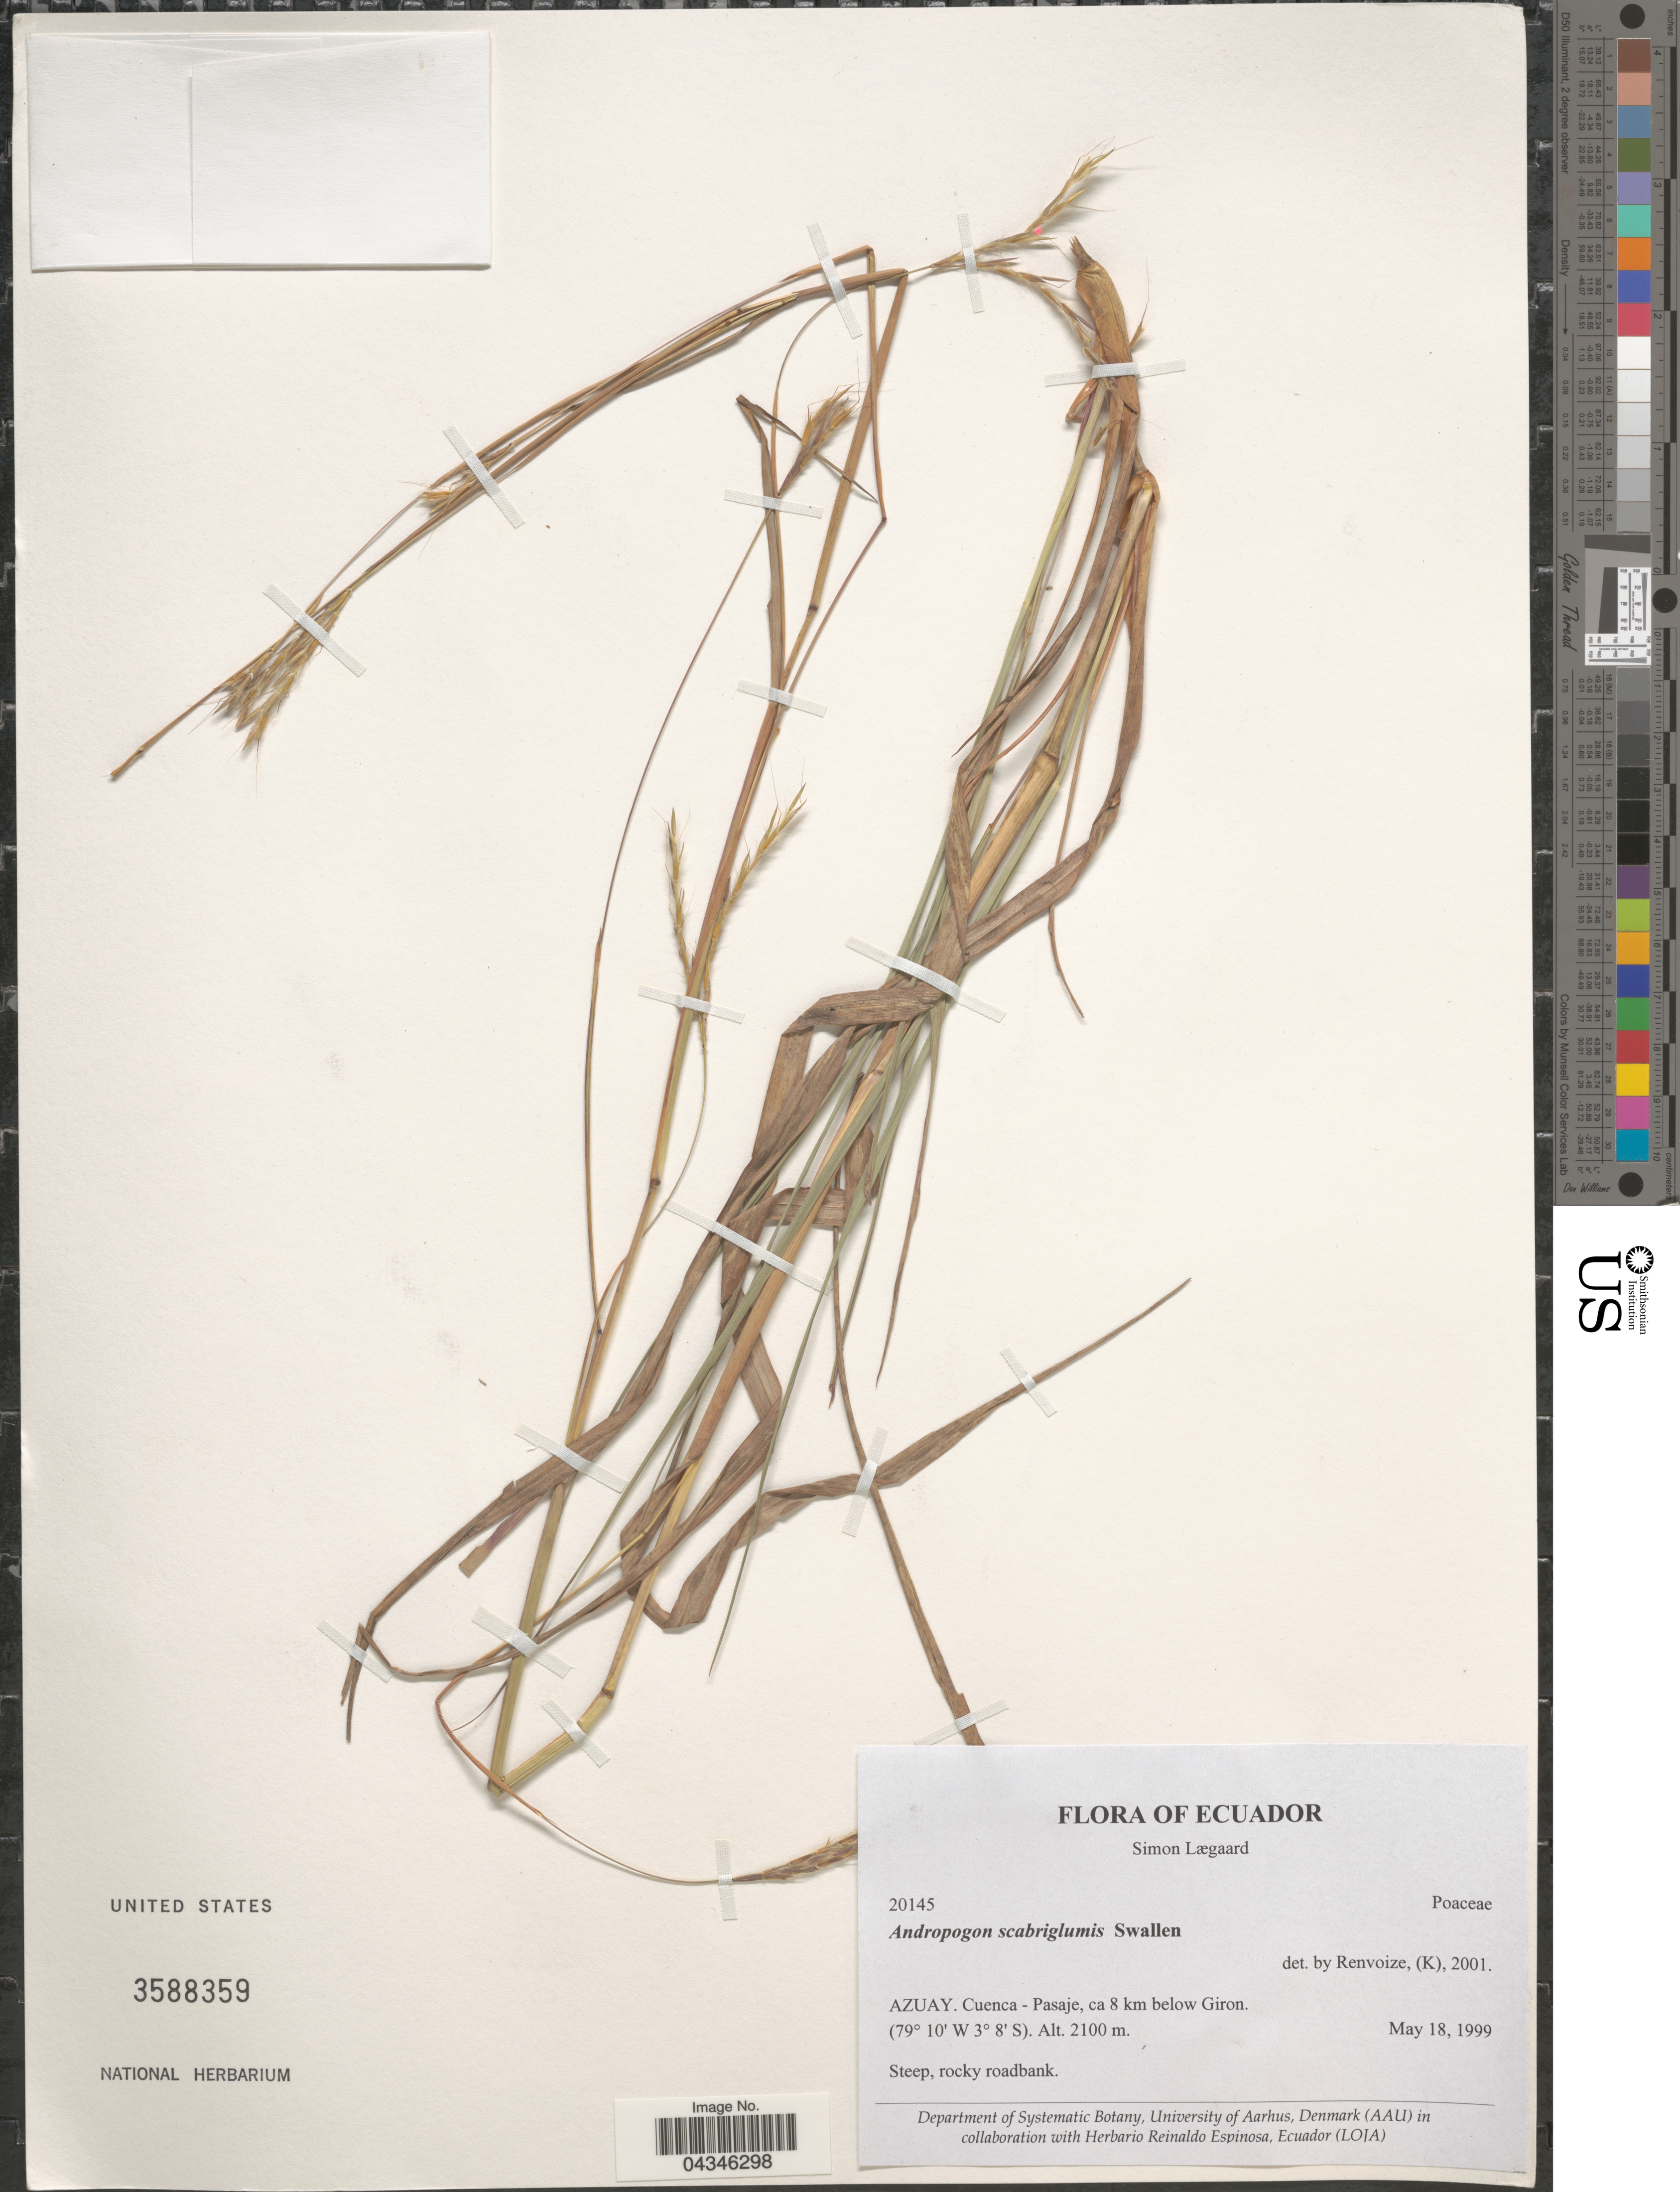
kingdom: Plantae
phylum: Tracheophyta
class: Liliopsida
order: Poales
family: Poaceae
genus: Andropogon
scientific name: Andropogon scabriglumis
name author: Swallen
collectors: S. Lægaard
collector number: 20145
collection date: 1999-05-18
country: Ecuador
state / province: Azuay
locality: Cuenca - Pasaje, ca 8 km below Giron.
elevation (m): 2100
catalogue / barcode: US 3588359